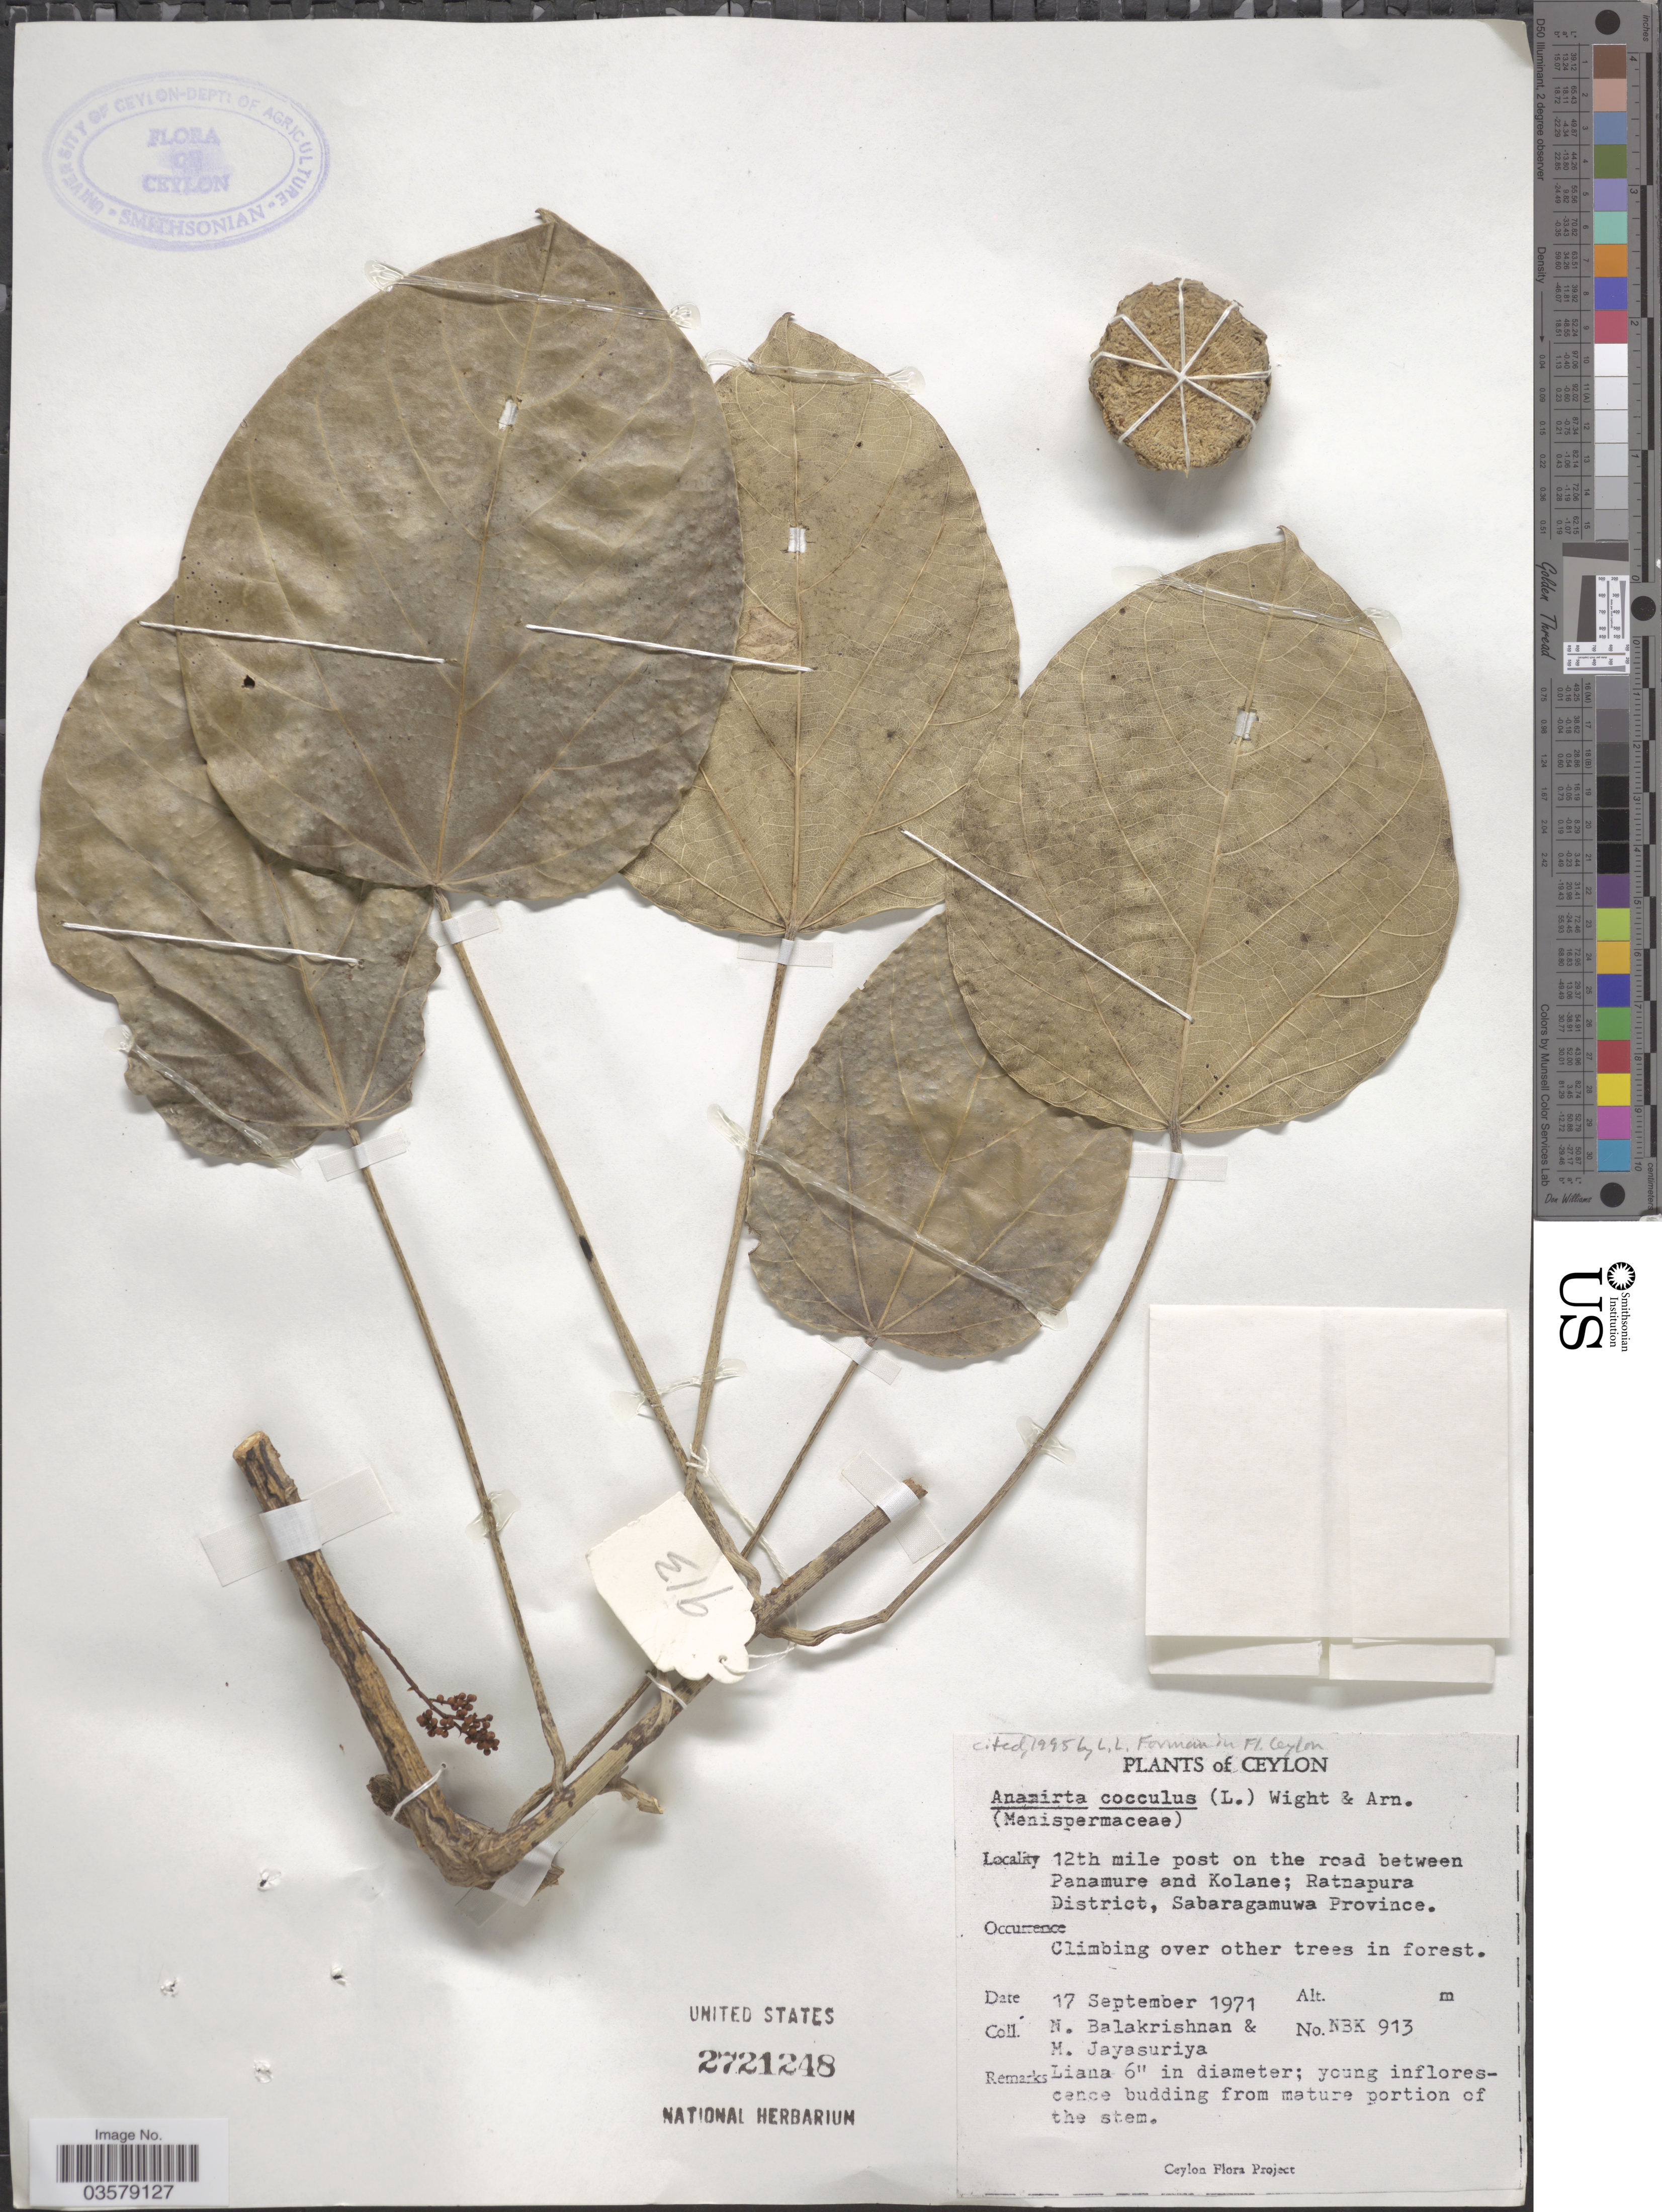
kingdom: Plantae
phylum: Tracheophyta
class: Magnoliopsida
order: Ranunculales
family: Menispermaceae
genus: Anamirta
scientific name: Anamirta cocculus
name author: (L.) Wight & Arn.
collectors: N. Balakrishnan & M. Jayasuriya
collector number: NBK913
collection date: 1971-09-17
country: Sri Lanka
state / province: Sabaragamuwa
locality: Ceylon.12th mile post on the road between Panamure and Kolane; Ratnapura District.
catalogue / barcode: US 2721248